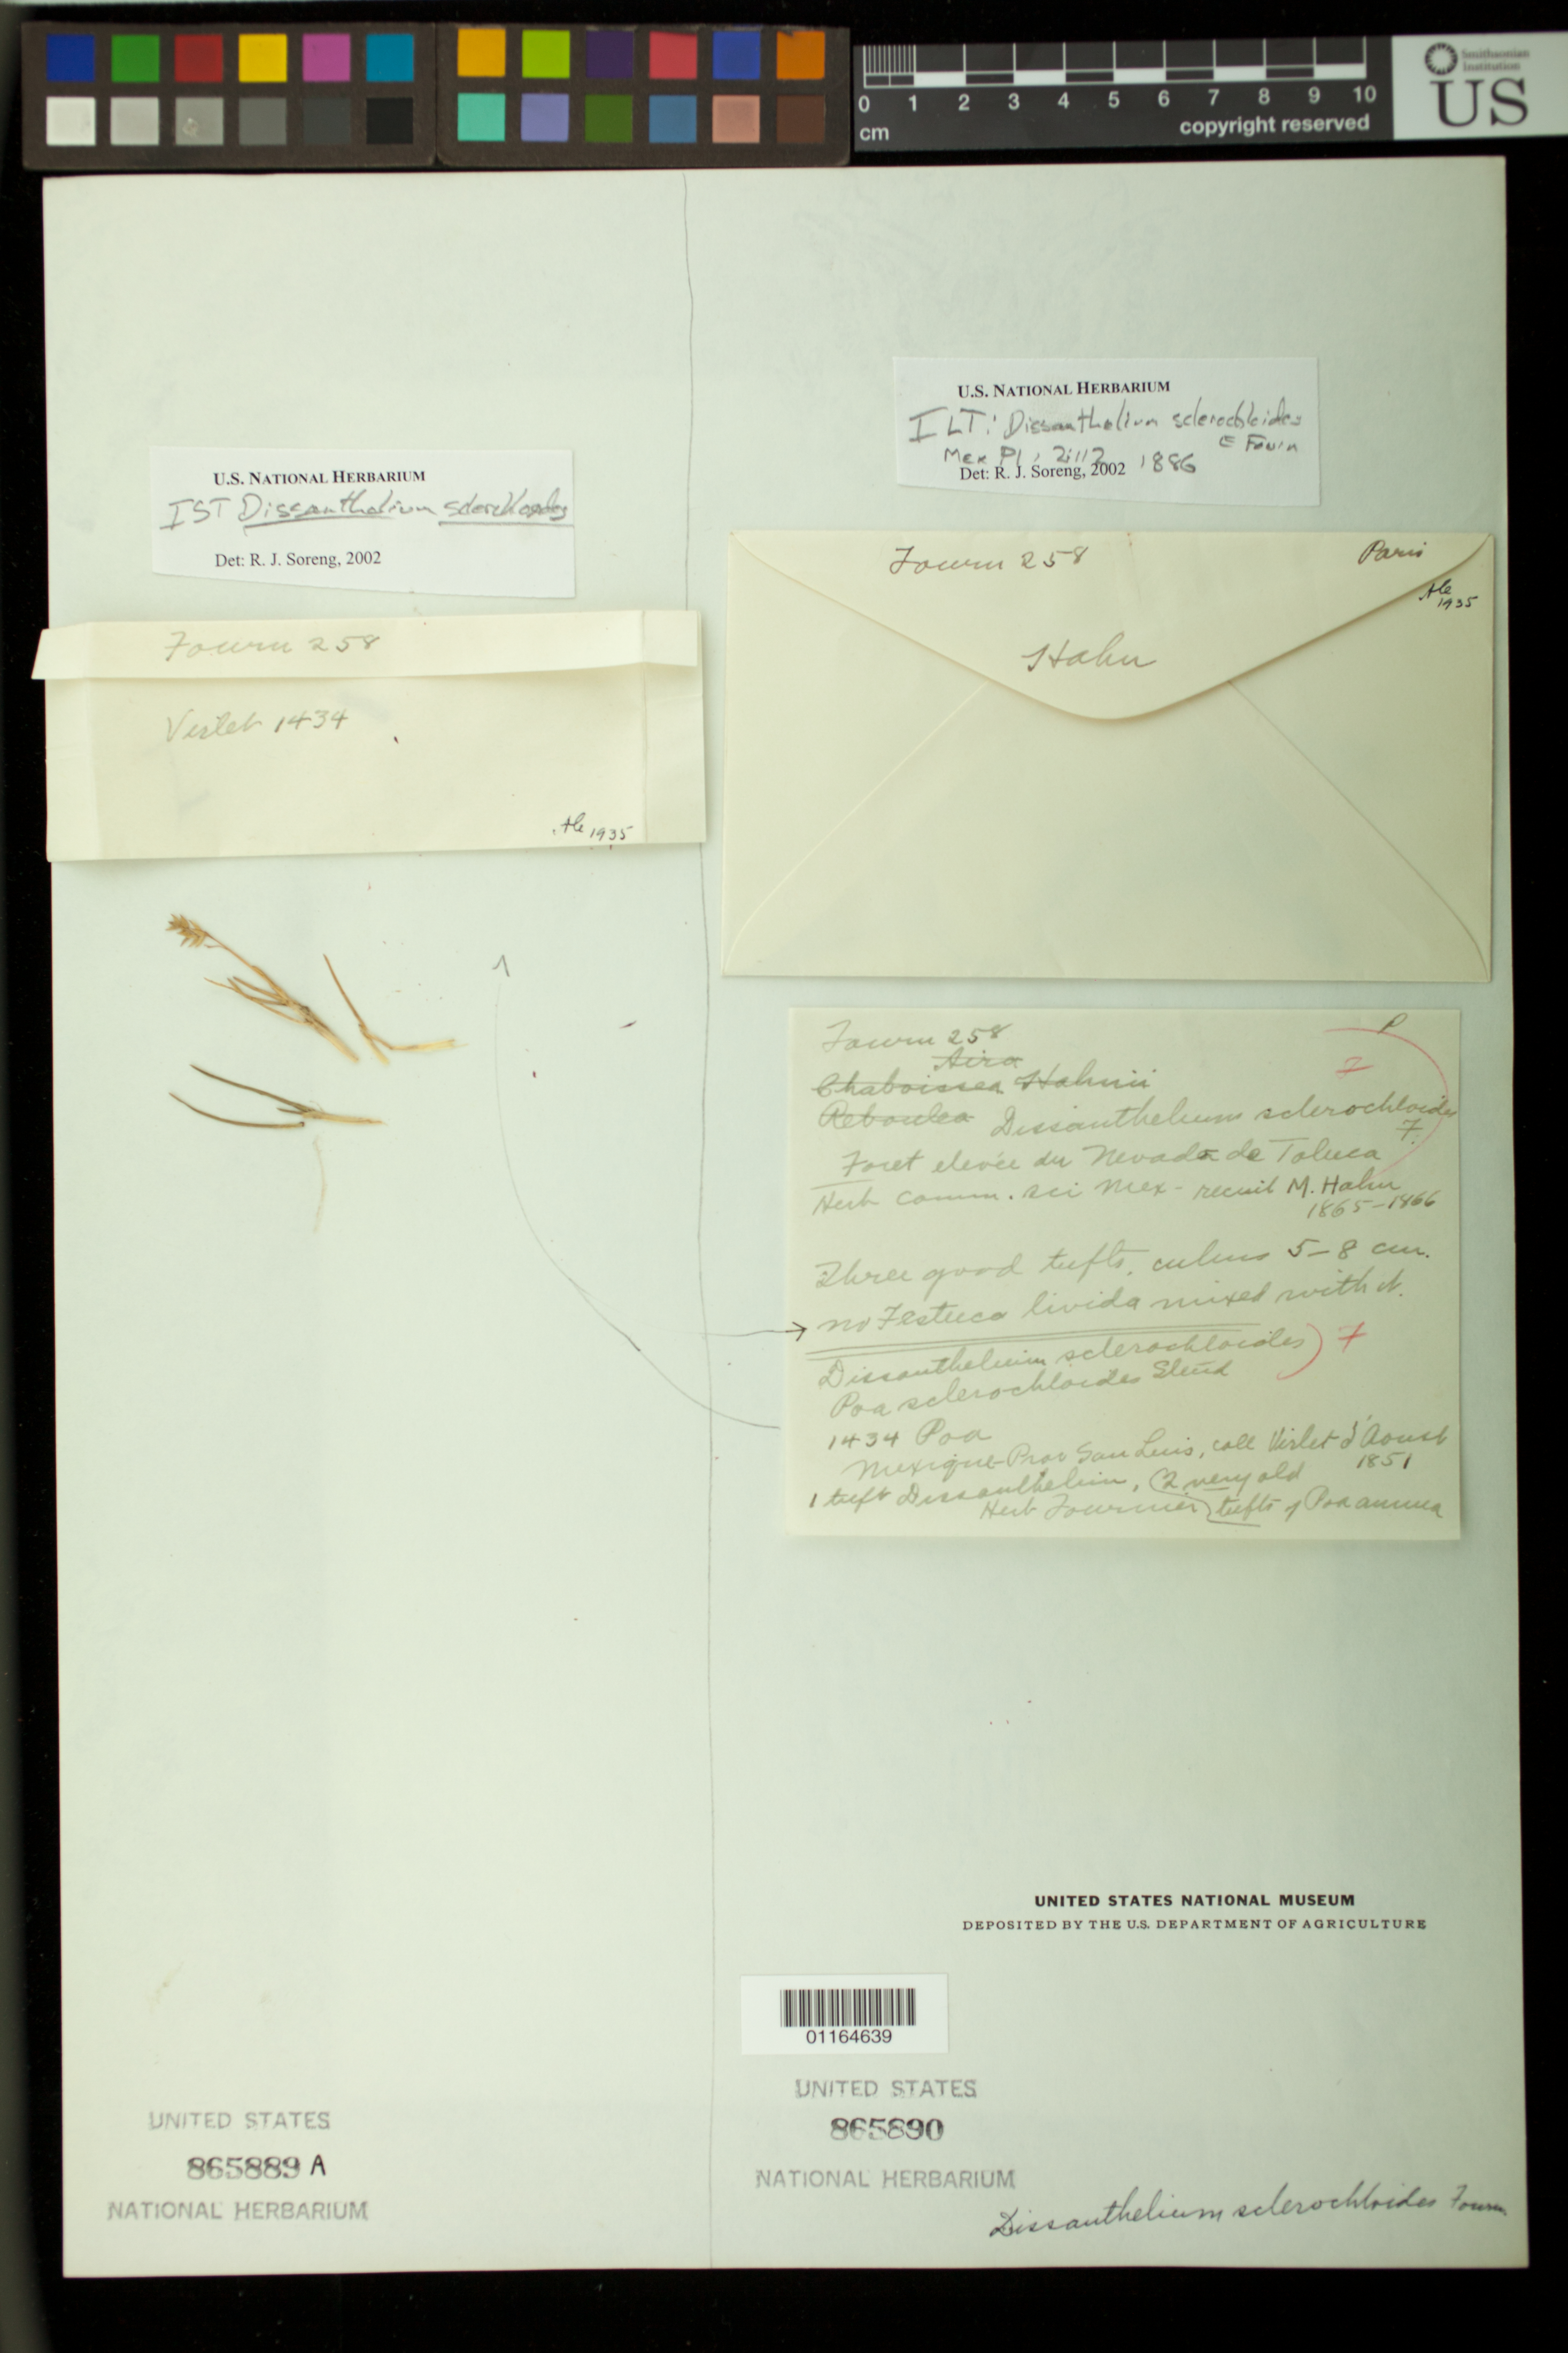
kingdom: Plantae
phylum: Tracheophyta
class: Liliopsida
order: Poales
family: Poaceae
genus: Dissanthelium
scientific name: Dissanthelium sclerochloides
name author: E. Fourn.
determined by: Soreng, Robert J., Research Associate (BOT), Smithsonian Institution - National Museum of Natural History (UNITED STATES)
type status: Isosyntype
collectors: L. Hahn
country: Mexico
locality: San Luis de Potosi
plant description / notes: ex herb. Paris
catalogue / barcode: US 865890-2